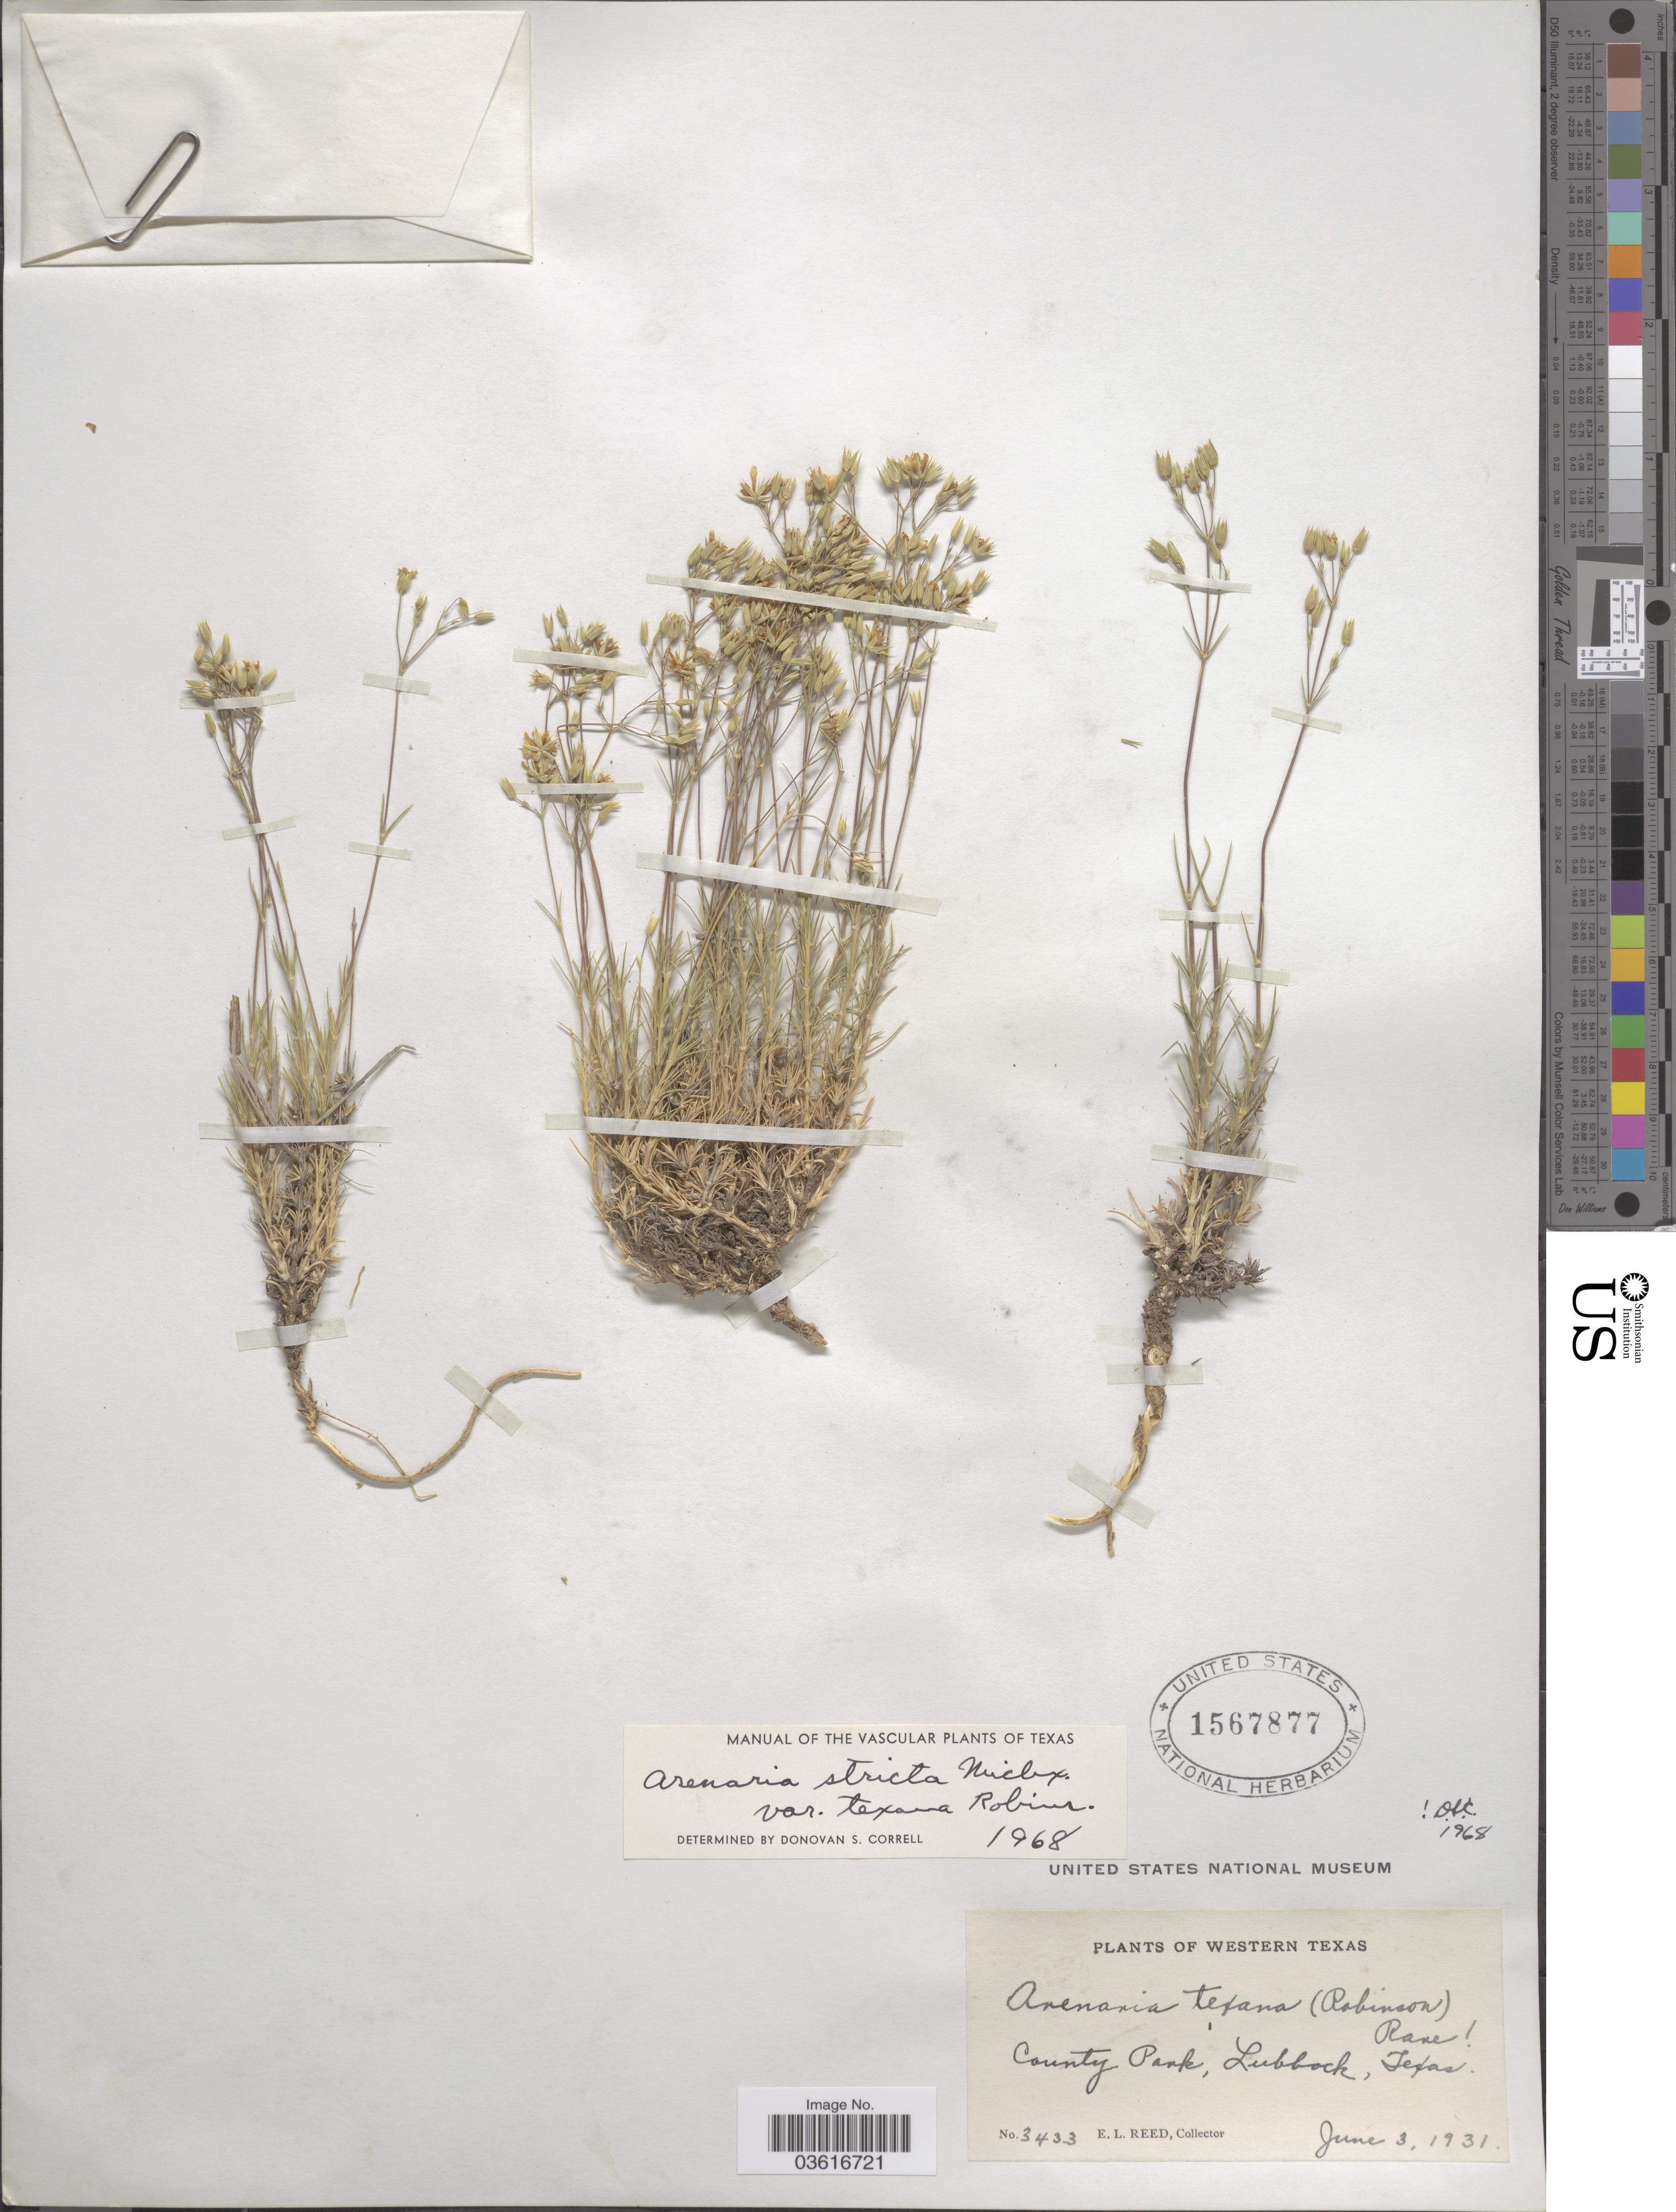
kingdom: Plantae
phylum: Tracheophyta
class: Magnoliopsida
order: Caryophyllales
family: Caryophyllaceae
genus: Minuartia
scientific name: Minuartia stricta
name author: (Sw.) Hiern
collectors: E. Reed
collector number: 3433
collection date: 1931-06-03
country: United States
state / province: Texas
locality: Western Texas. County Park, Lubbock.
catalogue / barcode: US 1567877